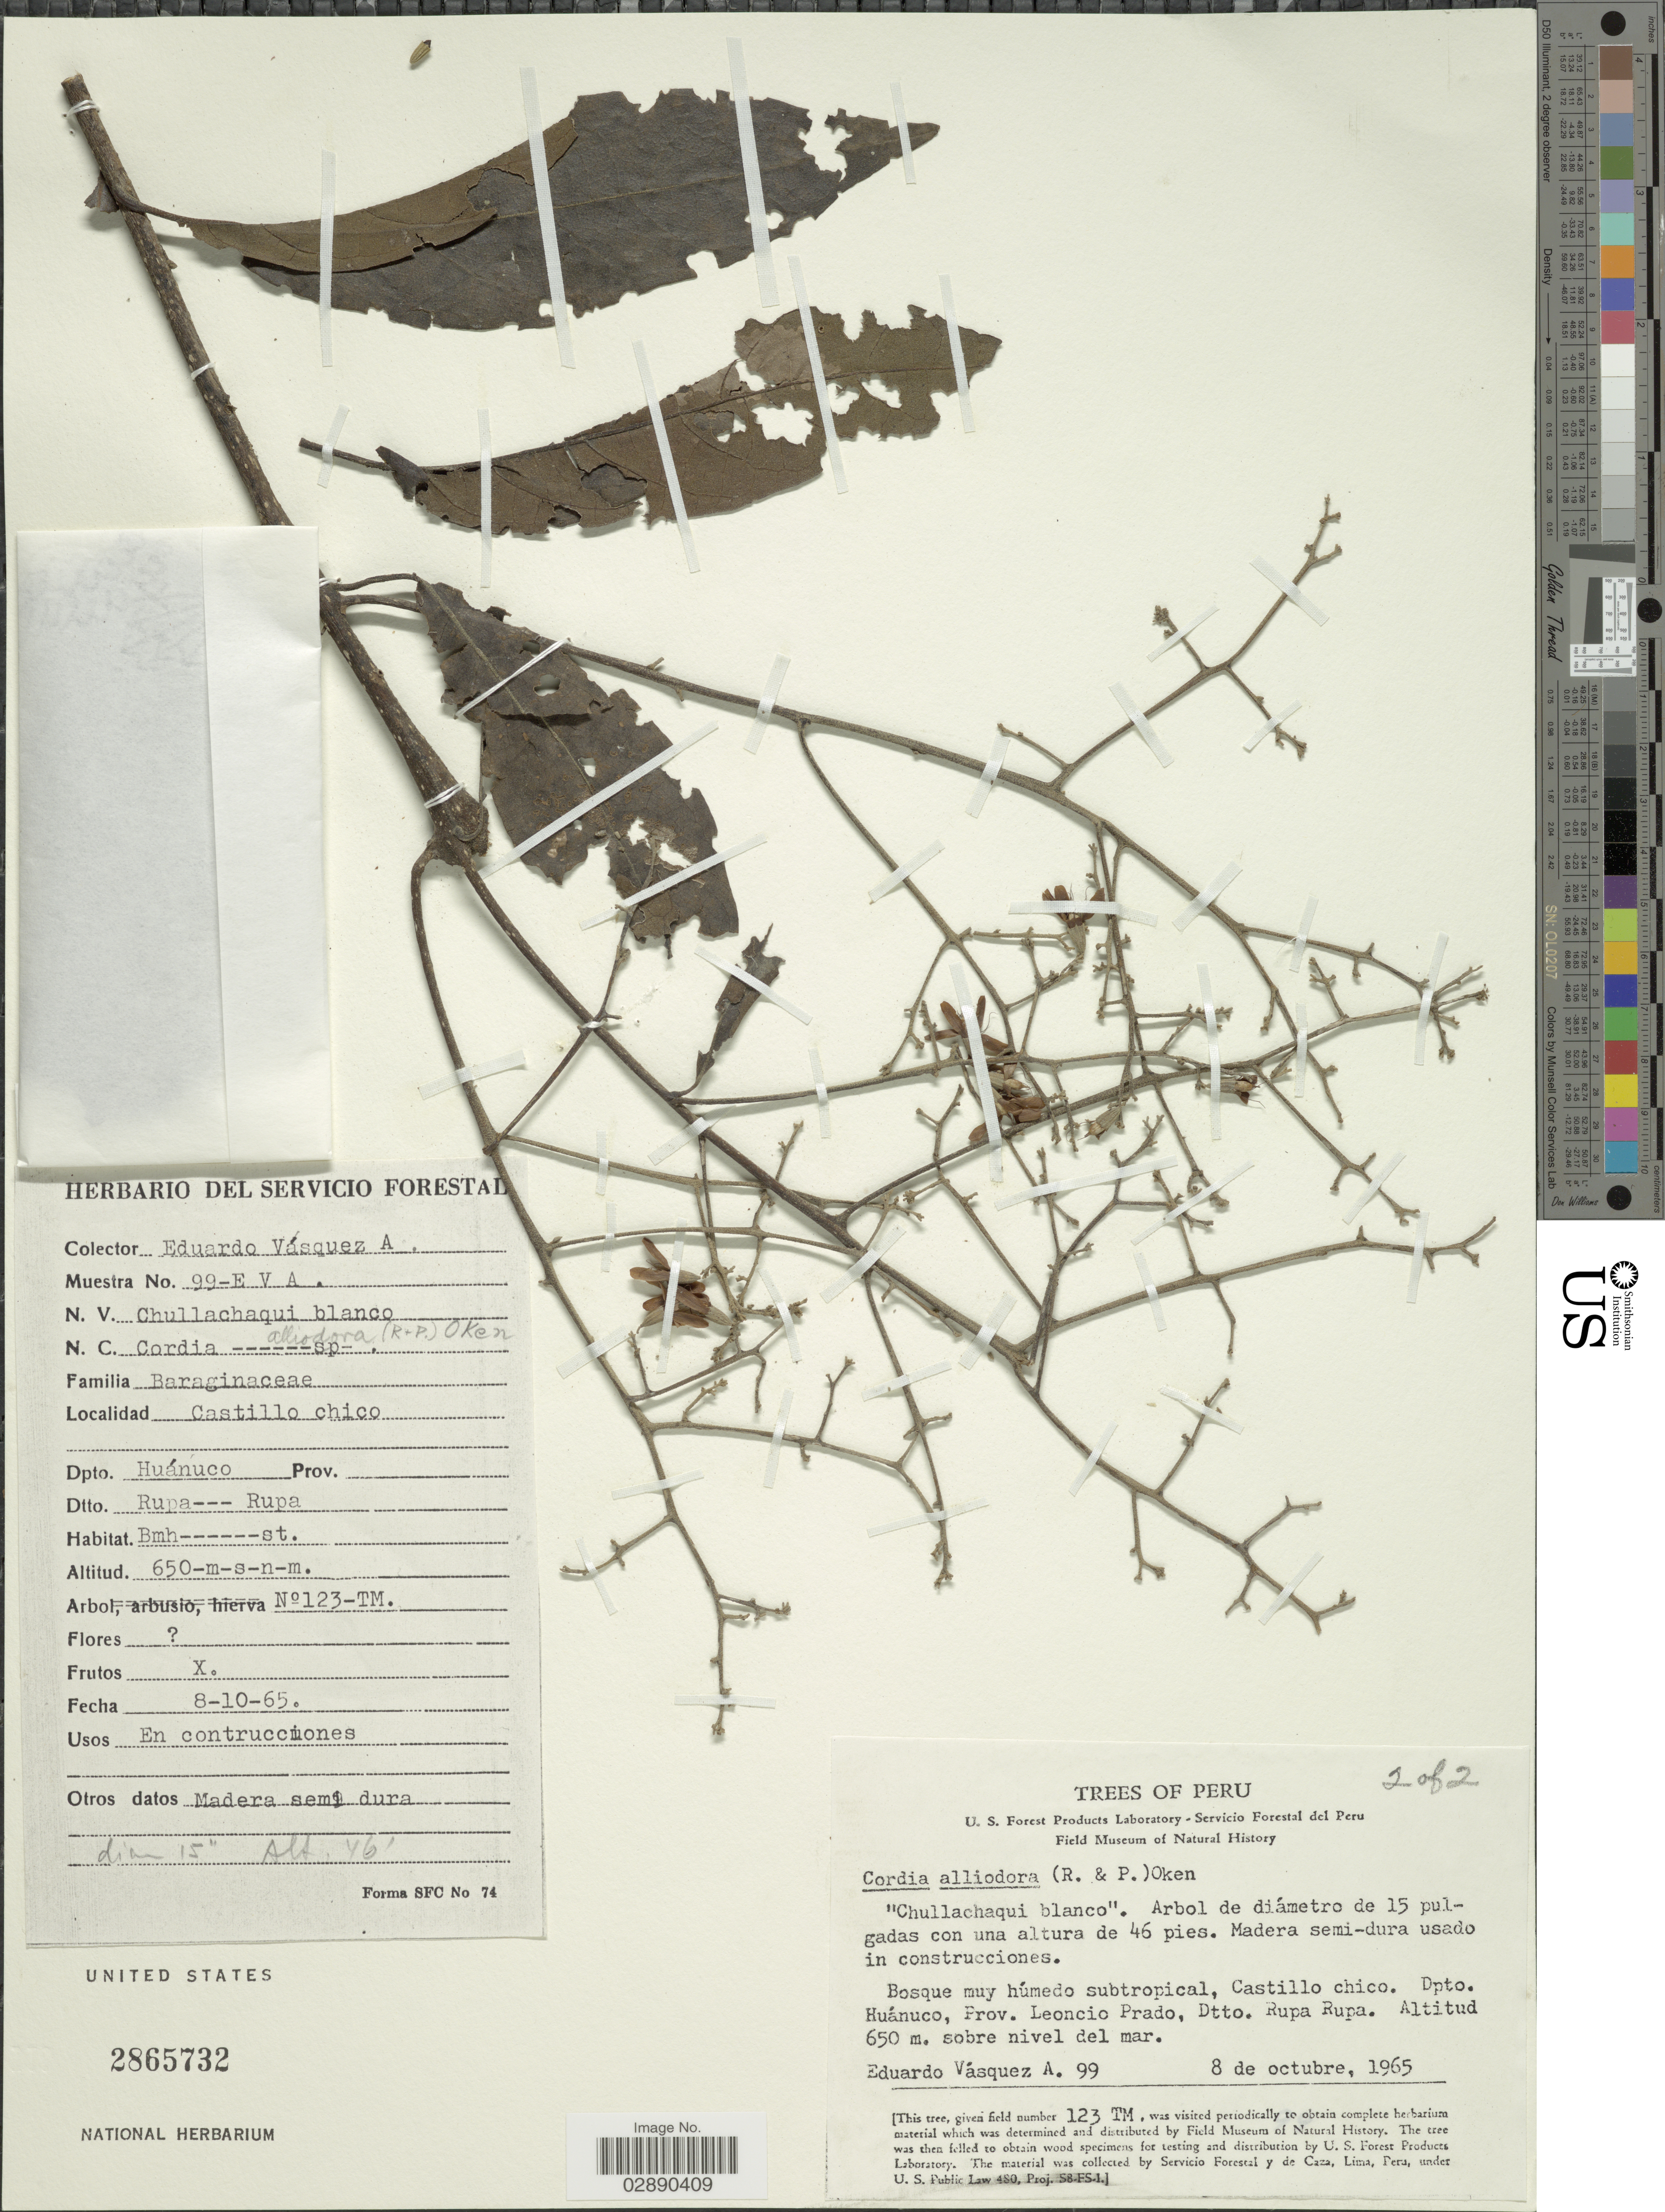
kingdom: Plantae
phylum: Tracheophyta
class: Magnoliopsida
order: Boraginales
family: Cordiaceae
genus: Cordia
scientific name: Cordia alliodora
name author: (Ruiz & Pav.) Oken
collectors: E. Vasquez A.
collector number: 99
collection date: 1965-10-08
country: Peru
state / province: Huánuco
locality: Dpto. Huánuco. Dtto. Rupa----- Rupa. Prov. Leoncio Prado.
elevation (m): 650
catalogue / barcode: US 2865732